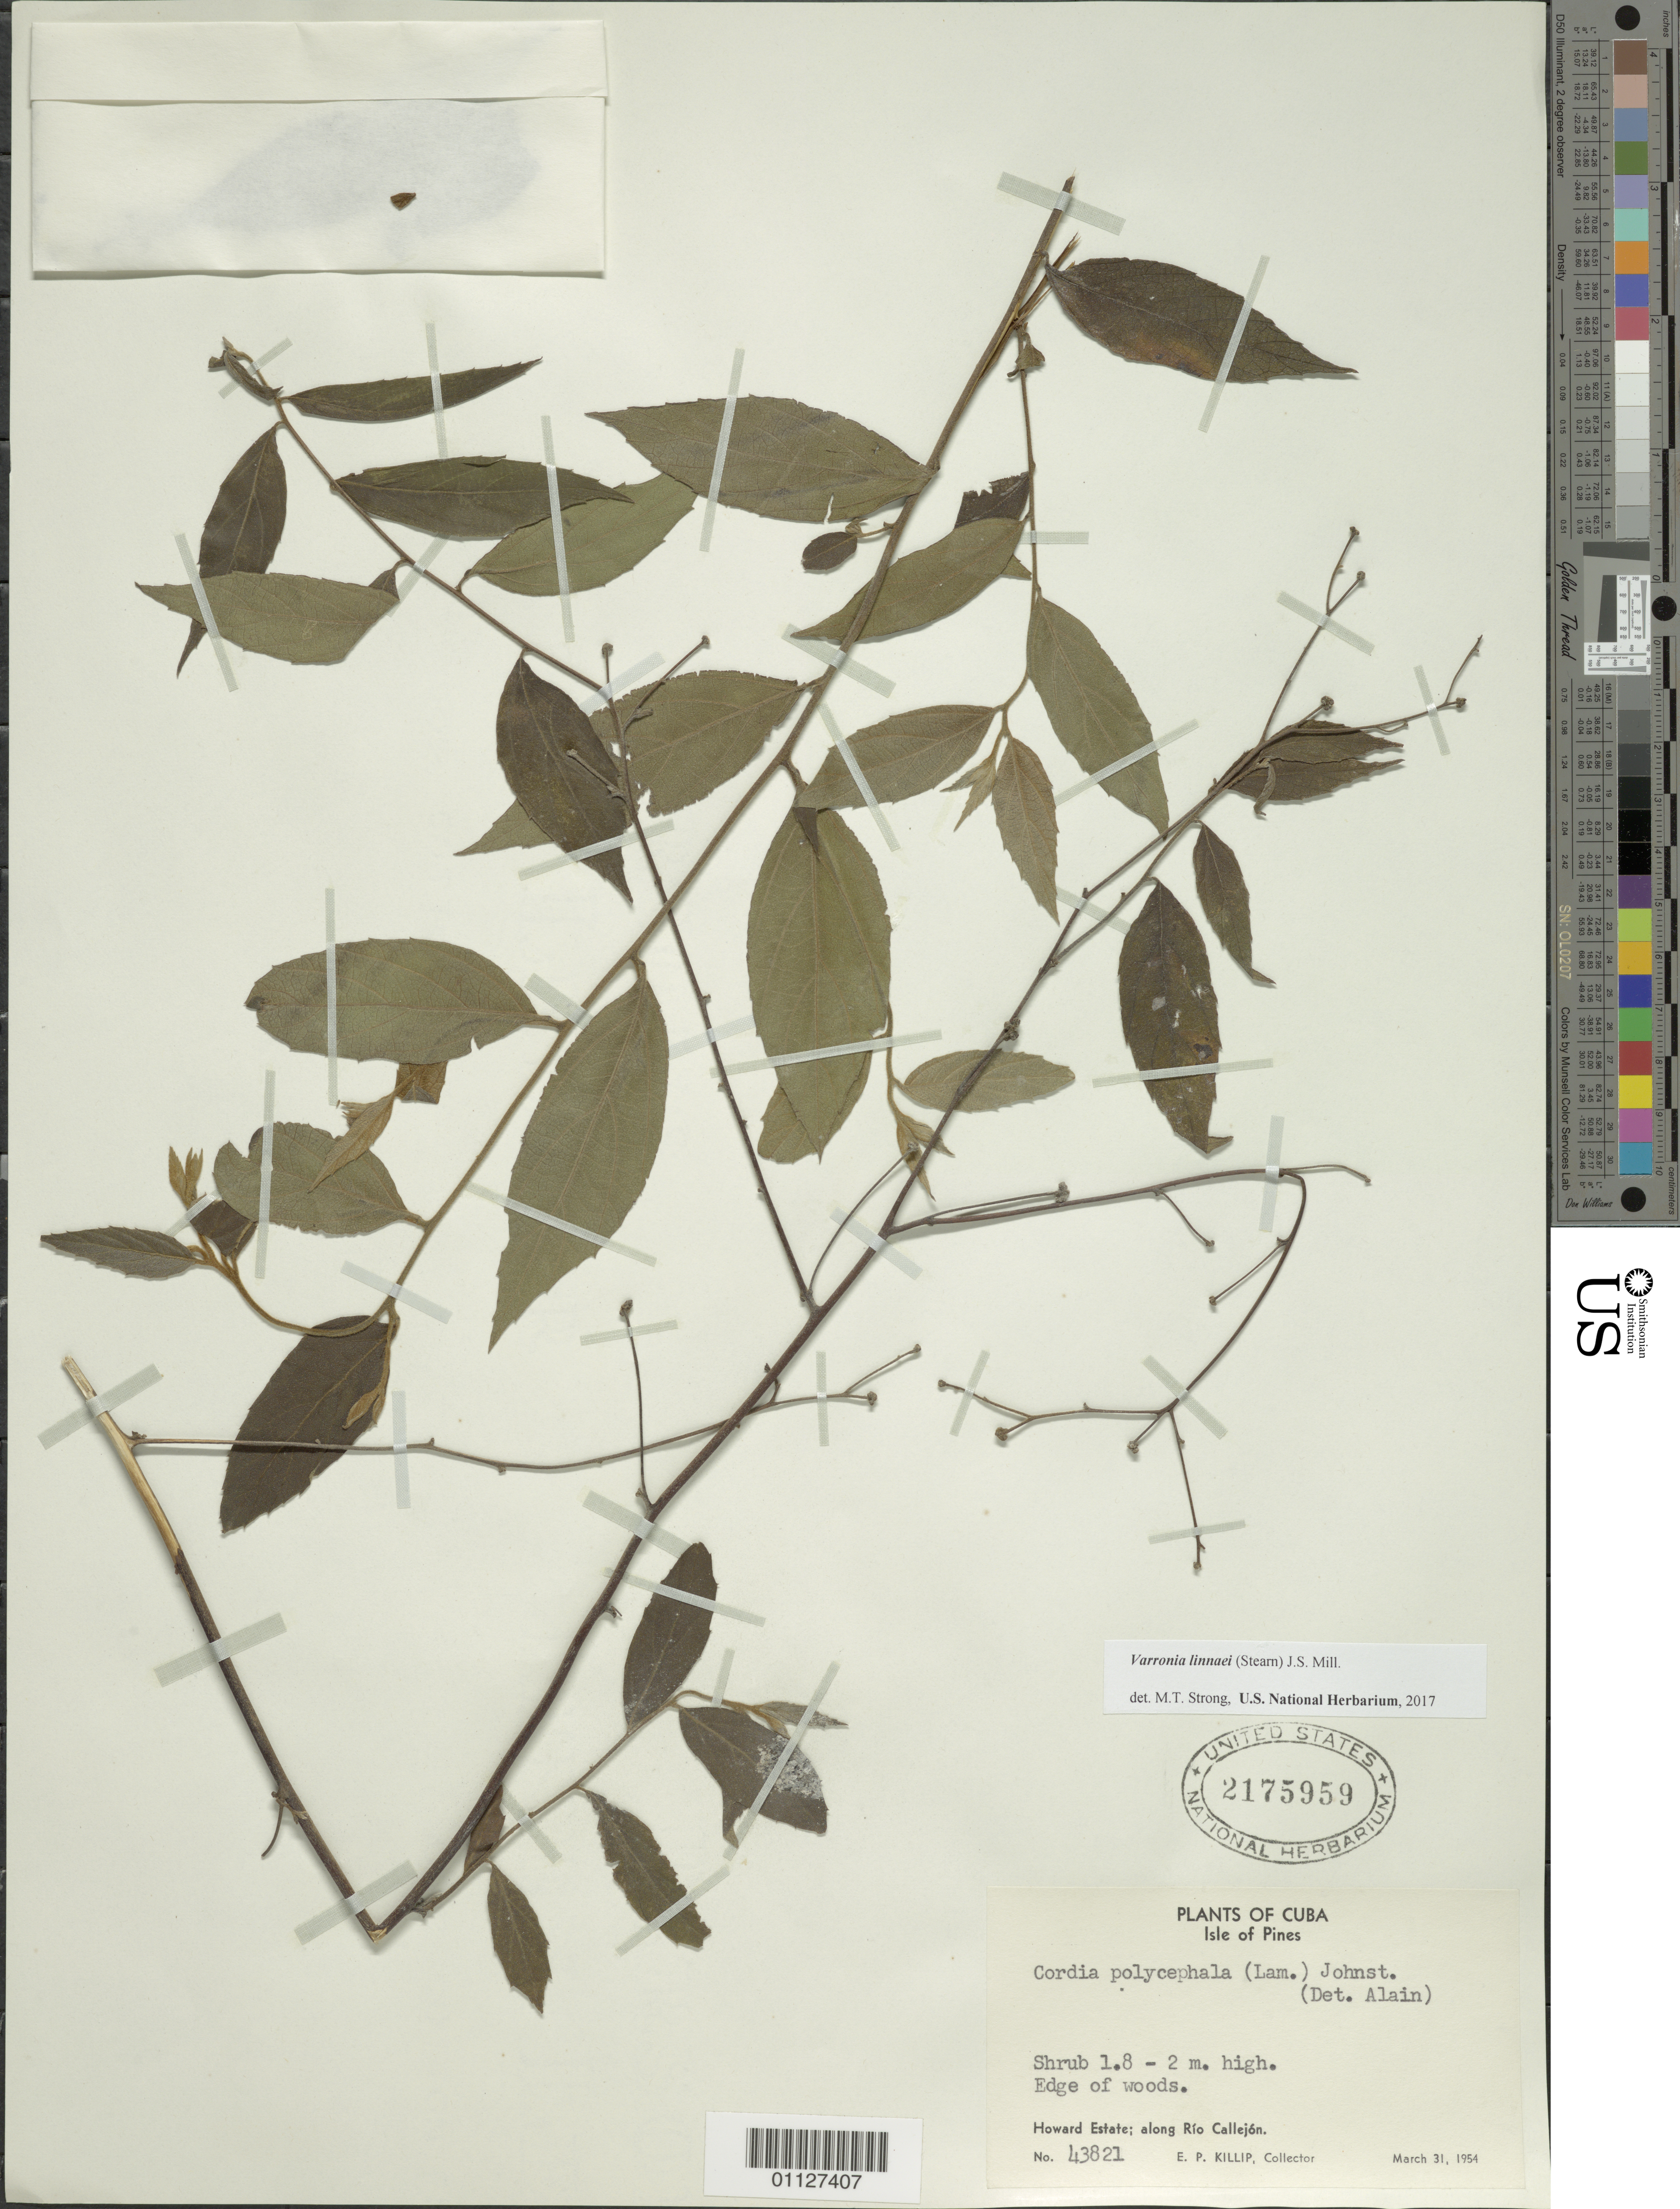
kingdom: Plantae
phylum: Tracheophyta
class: Magnoliopsida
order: Boraginales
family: Cordiaceae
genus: Varronia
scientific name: Varronia linnaei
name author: (Stearn) J.S. Mill.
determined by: Strong, Mark T., (BOT), Smithsonian Institution - National Museum of Natural History (UNITED STATES)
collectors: E. P. Killip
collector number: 43821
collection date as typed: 31 Mar 1954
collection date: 1954-03-31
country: Cuba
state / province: Isla de La Juventud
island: Isla de la Juventud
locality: Howard Estate; along Río Callejón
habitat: edge of woods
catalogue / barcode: US 2175959